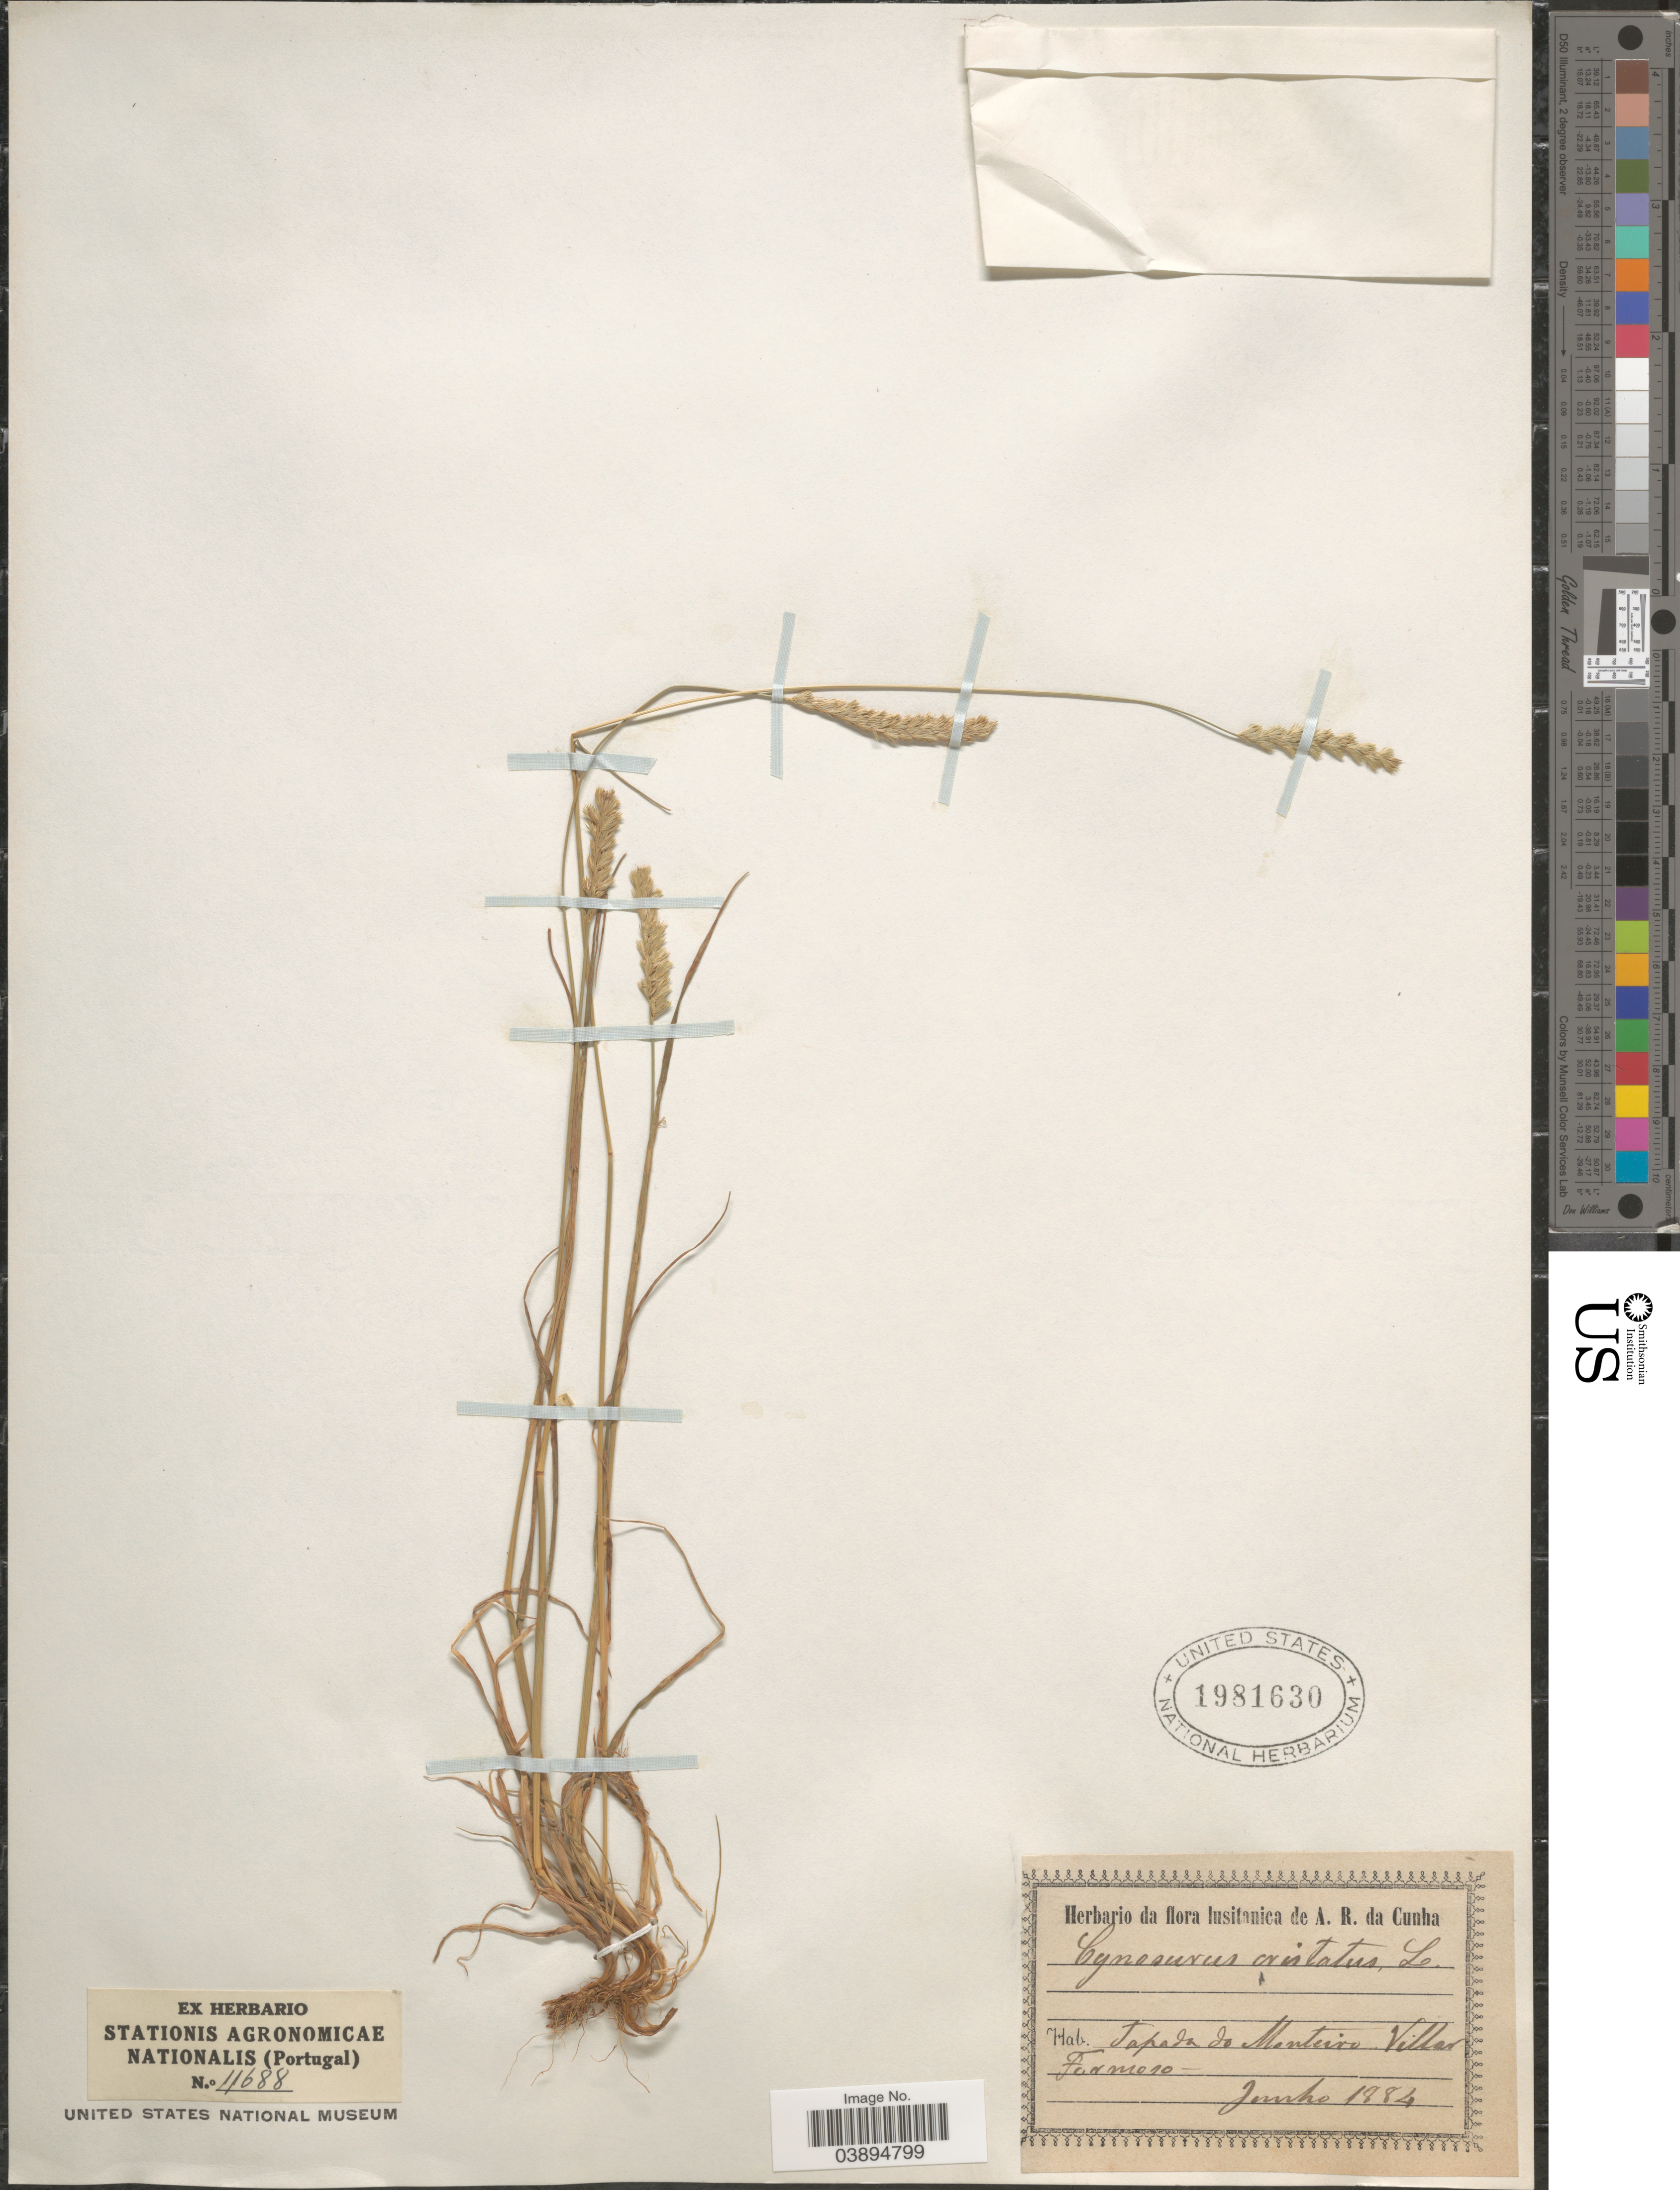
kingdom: Plantae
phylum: Tracheophyta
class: Liliopsida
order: Poales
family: Poaceae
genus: Cynosurus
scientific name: Cynosurus cristatus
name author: L.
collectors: A. Da Cunha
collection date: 1884-06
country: Portugal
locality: Lusitanica. Tapada do Monteiro Villar Formoso.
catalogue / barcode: US 1981630